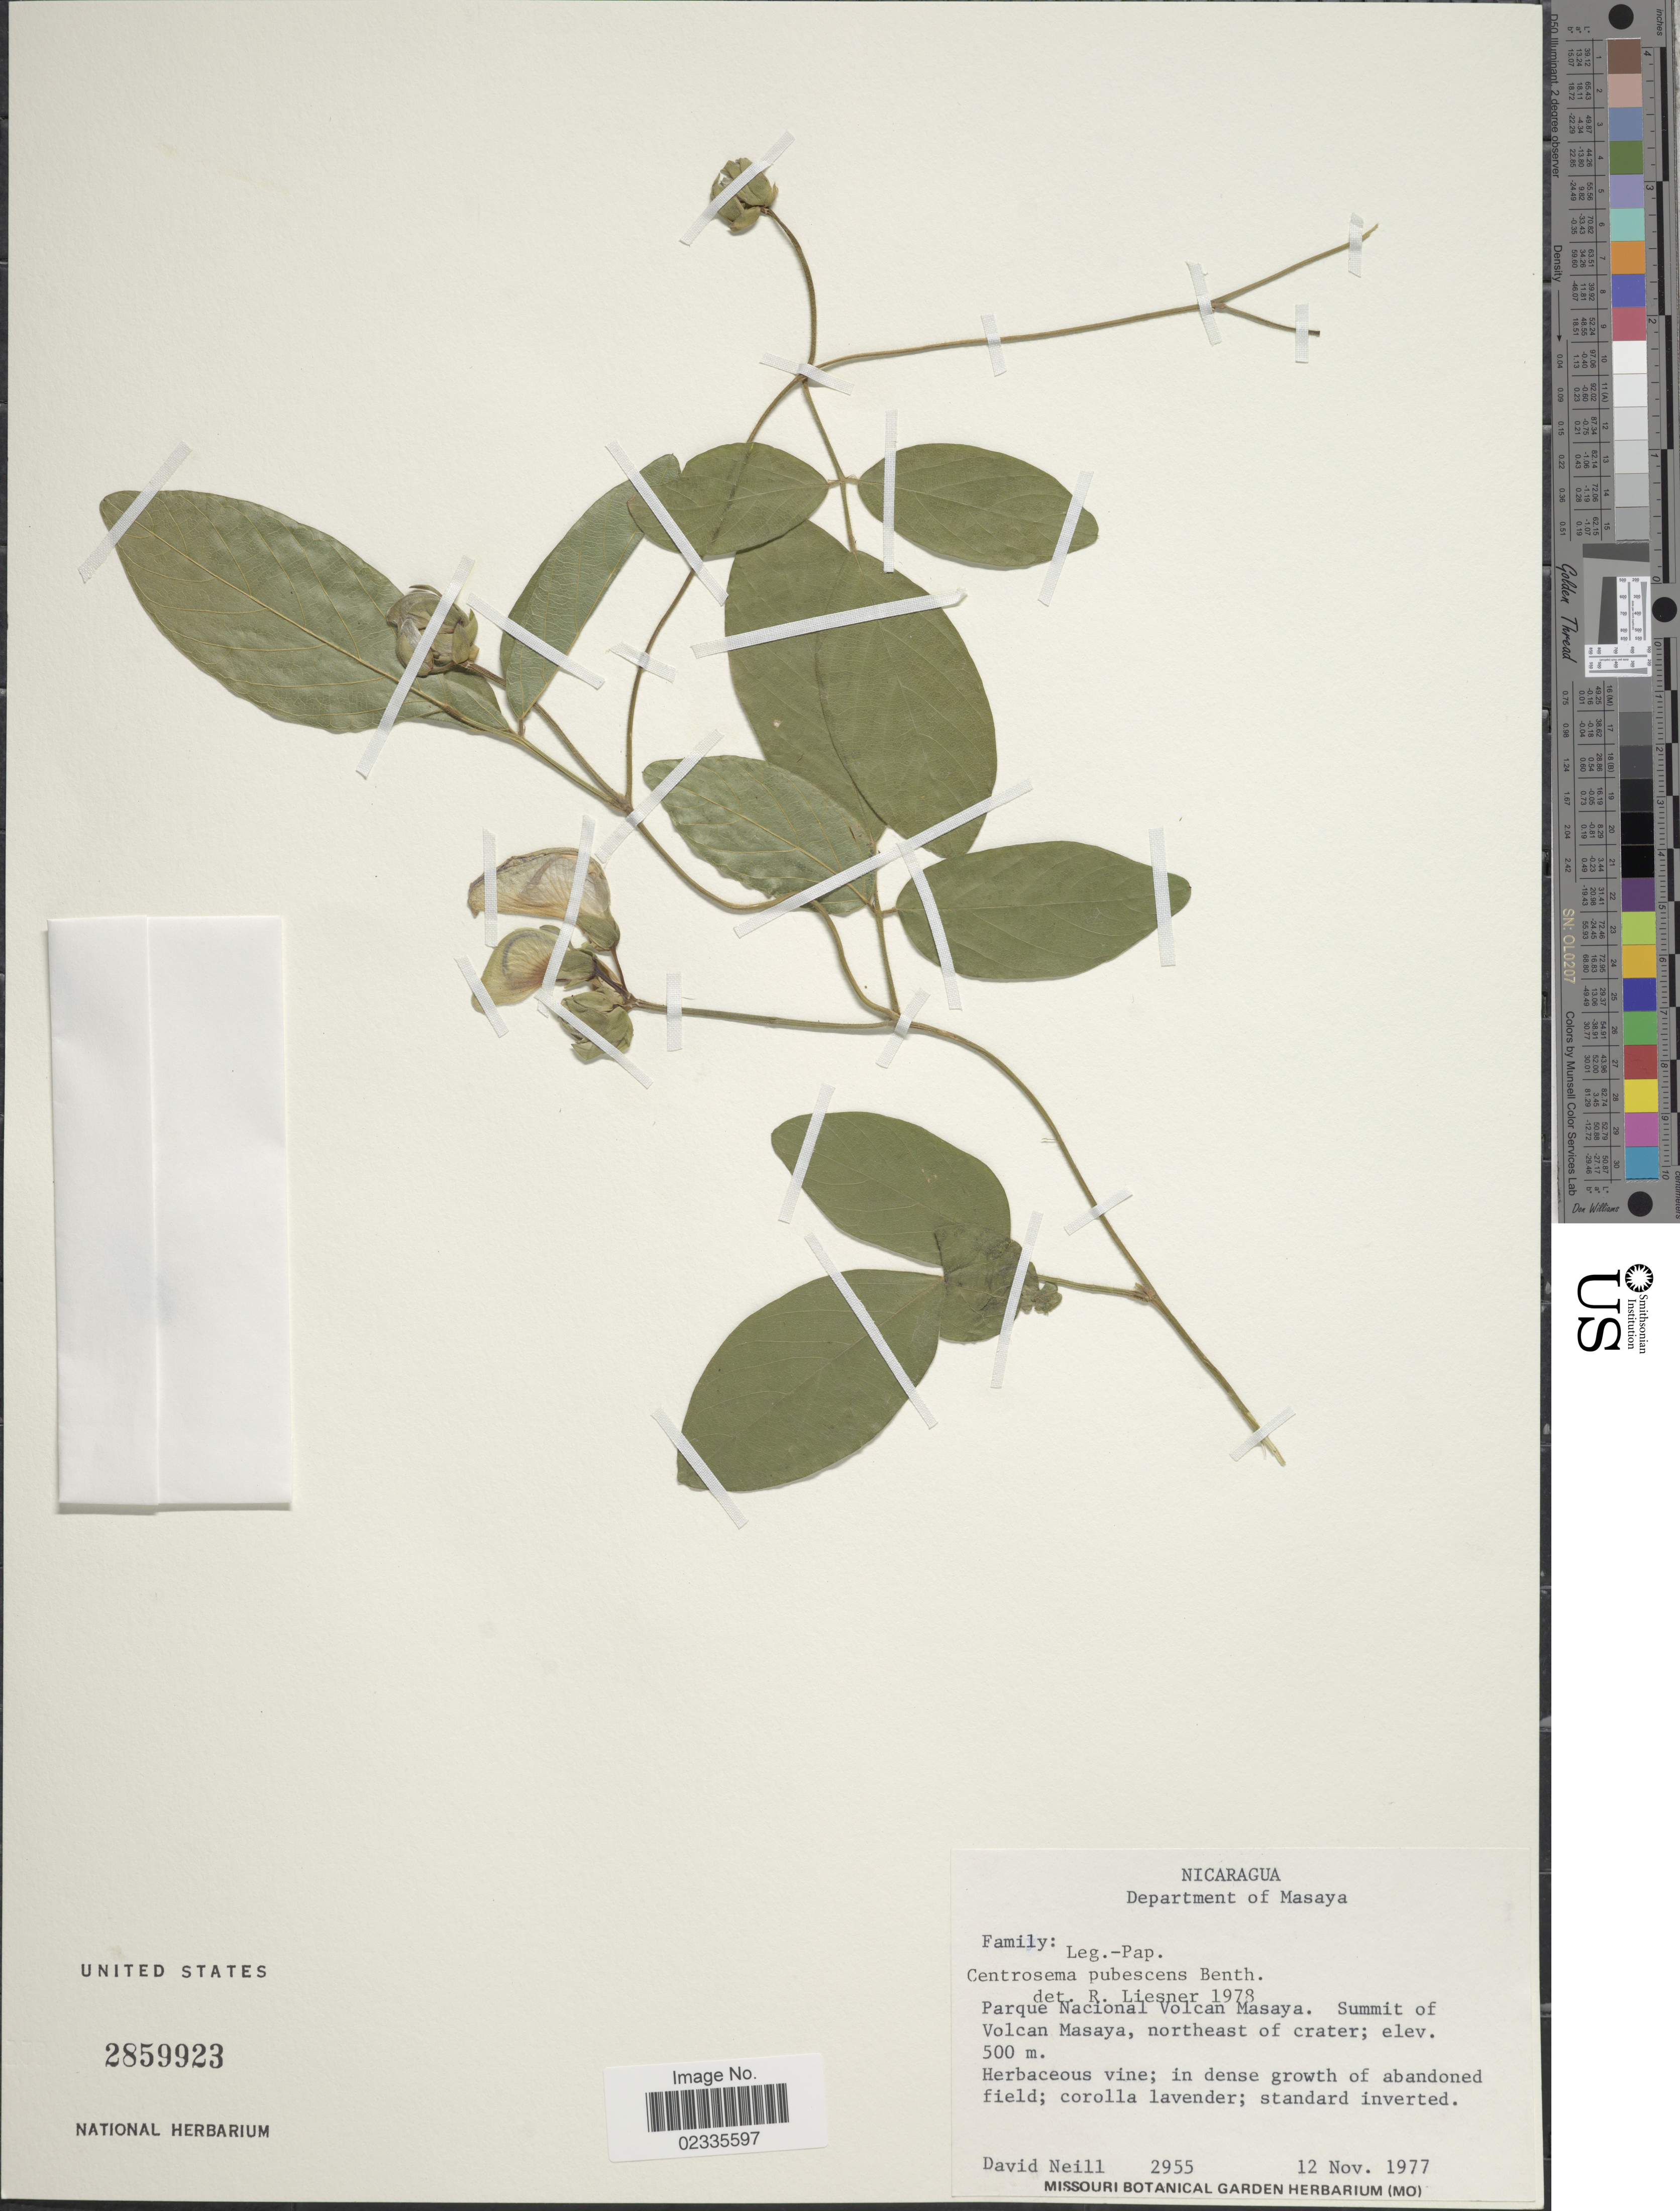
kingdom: Plantae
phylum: Tracheophyta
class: Magnoliopsida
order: Fabales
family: Fabaceae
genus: Centrosema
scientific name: Centrosema pubescens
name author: Benth.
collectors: D. A. Neill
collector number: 2955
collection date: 1977-11-12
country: Nicaragua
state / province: Masaya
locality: Parque Nacional Volcan Masaya. Summit of Volcan Masaya, northeast of crater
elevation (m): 500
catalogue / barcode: US 2859923